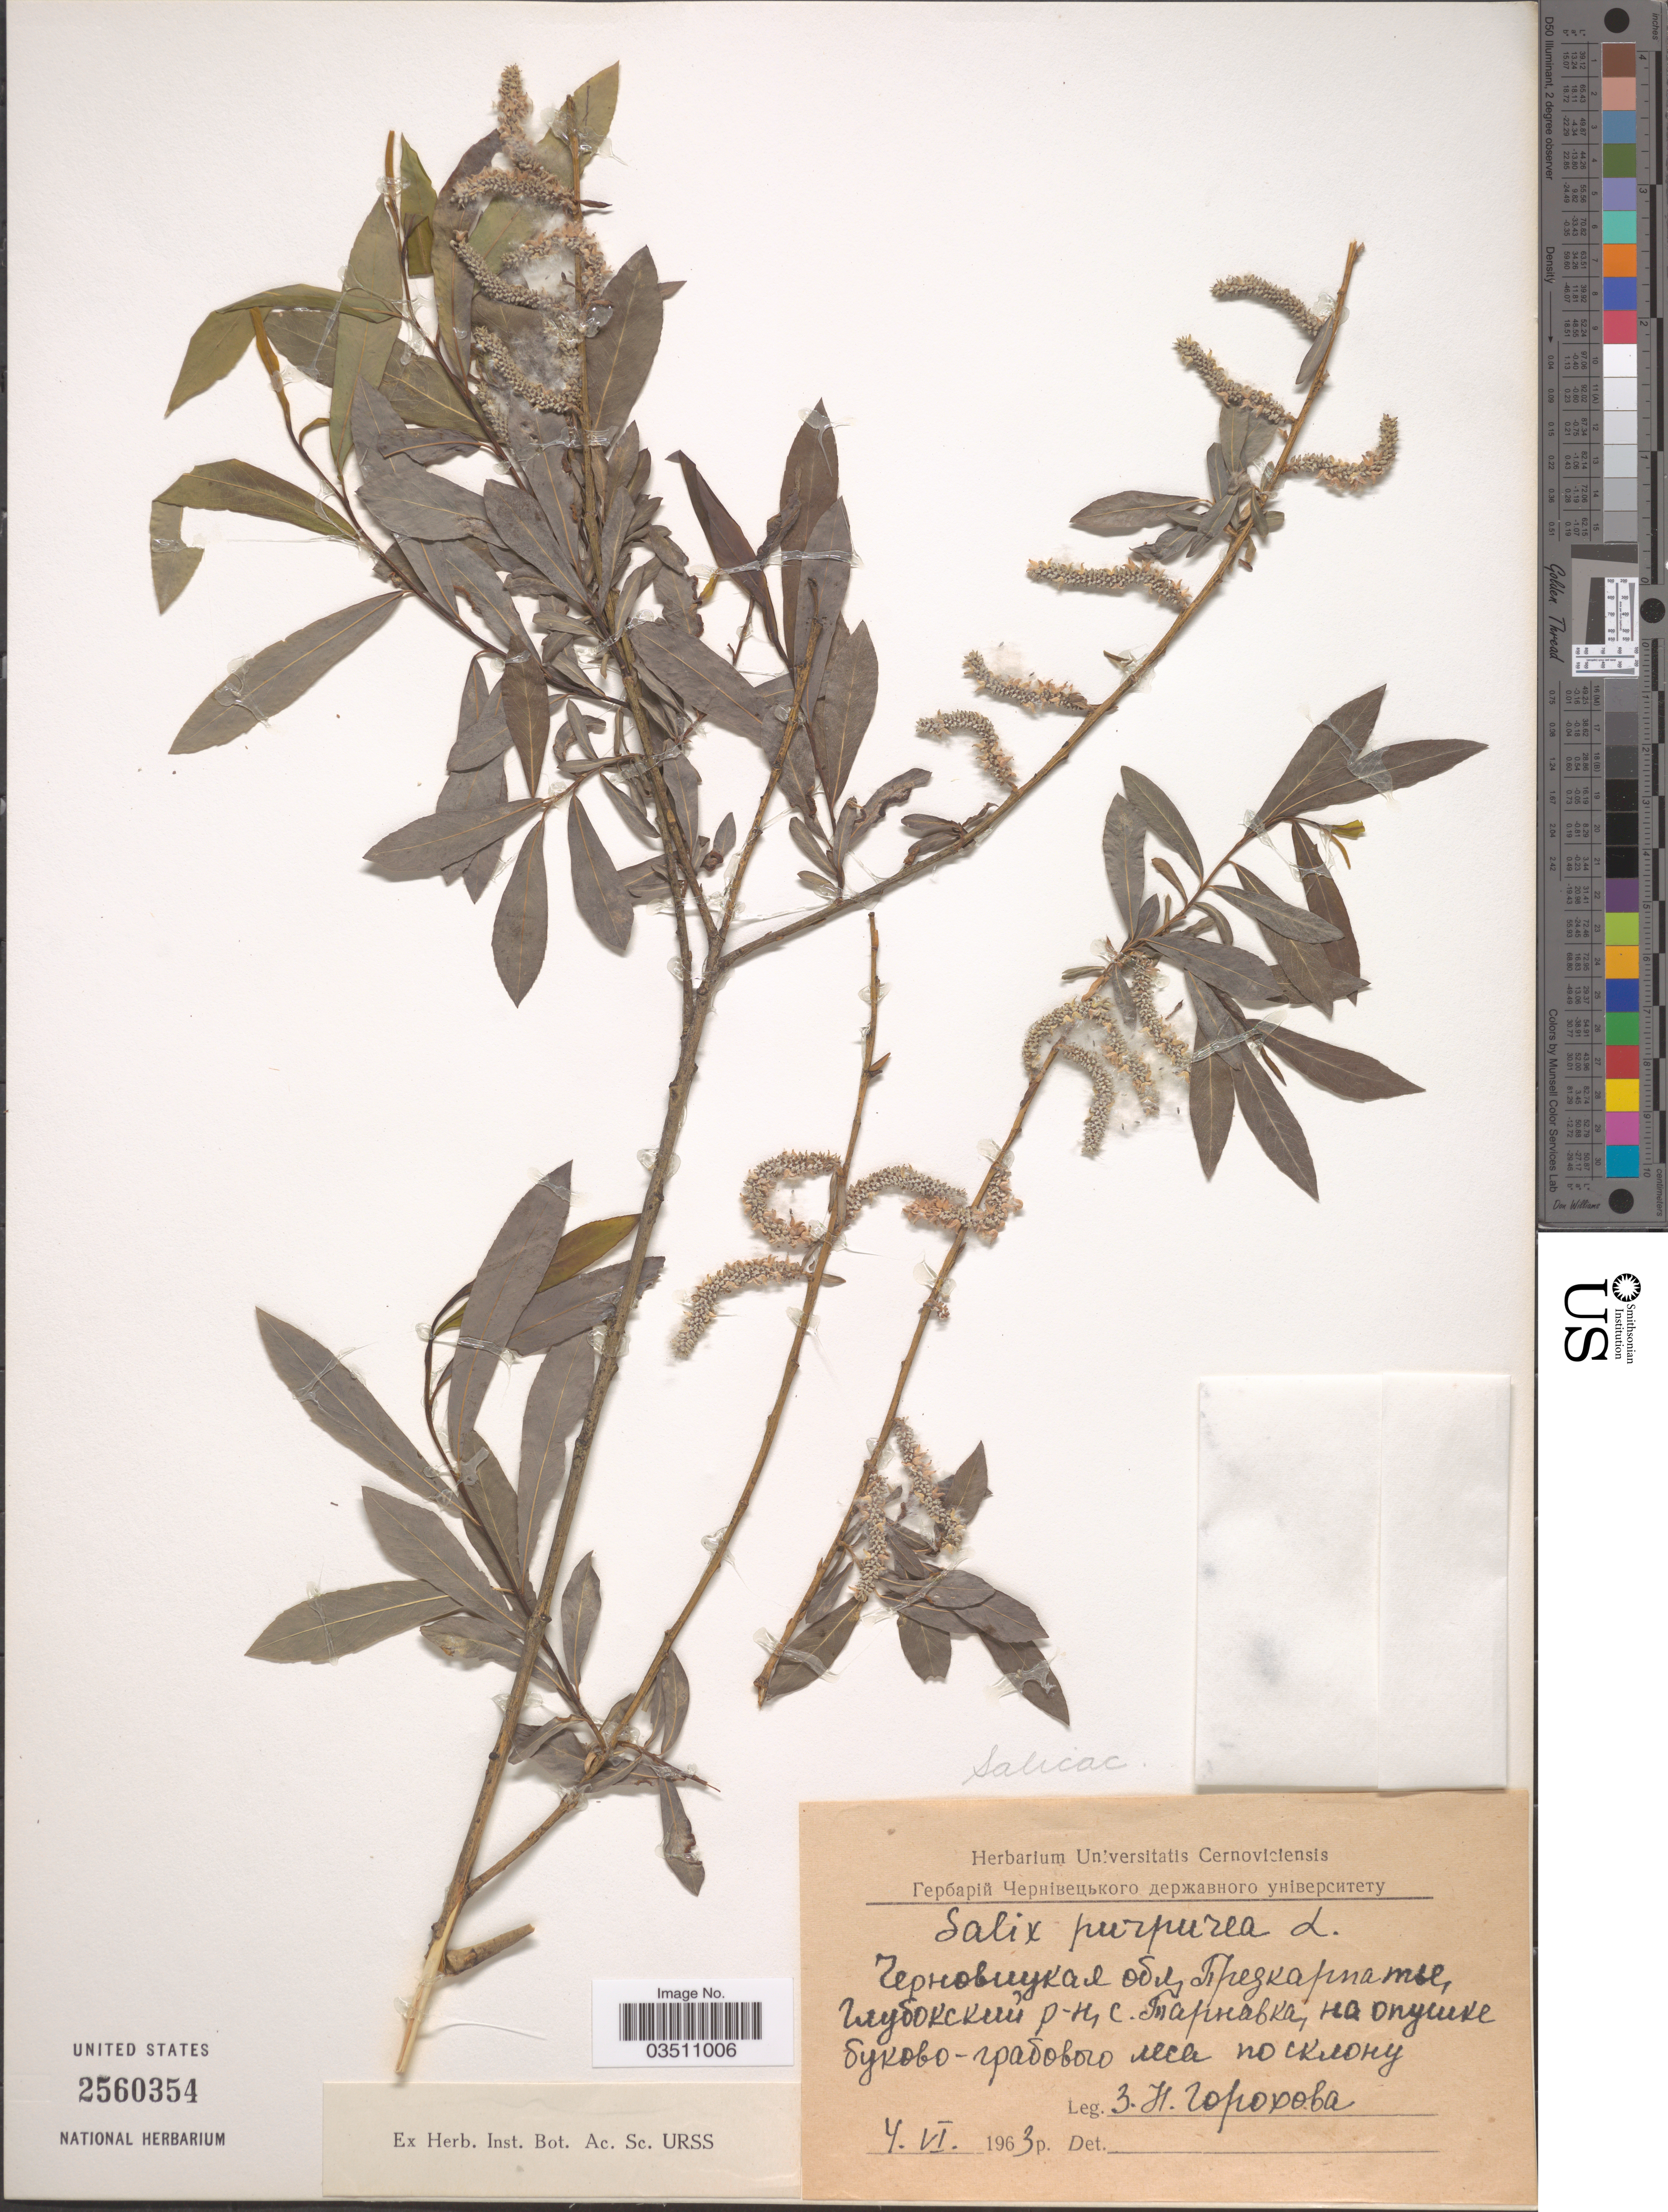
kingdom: Plantae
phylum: Tracheophyta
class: Magnoliopsida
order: Malpighiales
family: Salicaceae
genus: Salix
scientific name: Salix purpurea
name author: L.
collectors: Z. Gorokhova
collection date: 1963-06-04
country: Ukraine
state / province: Chernivtsi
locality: Hlyboka, Village Tarnavka.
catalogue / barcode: US 2560354